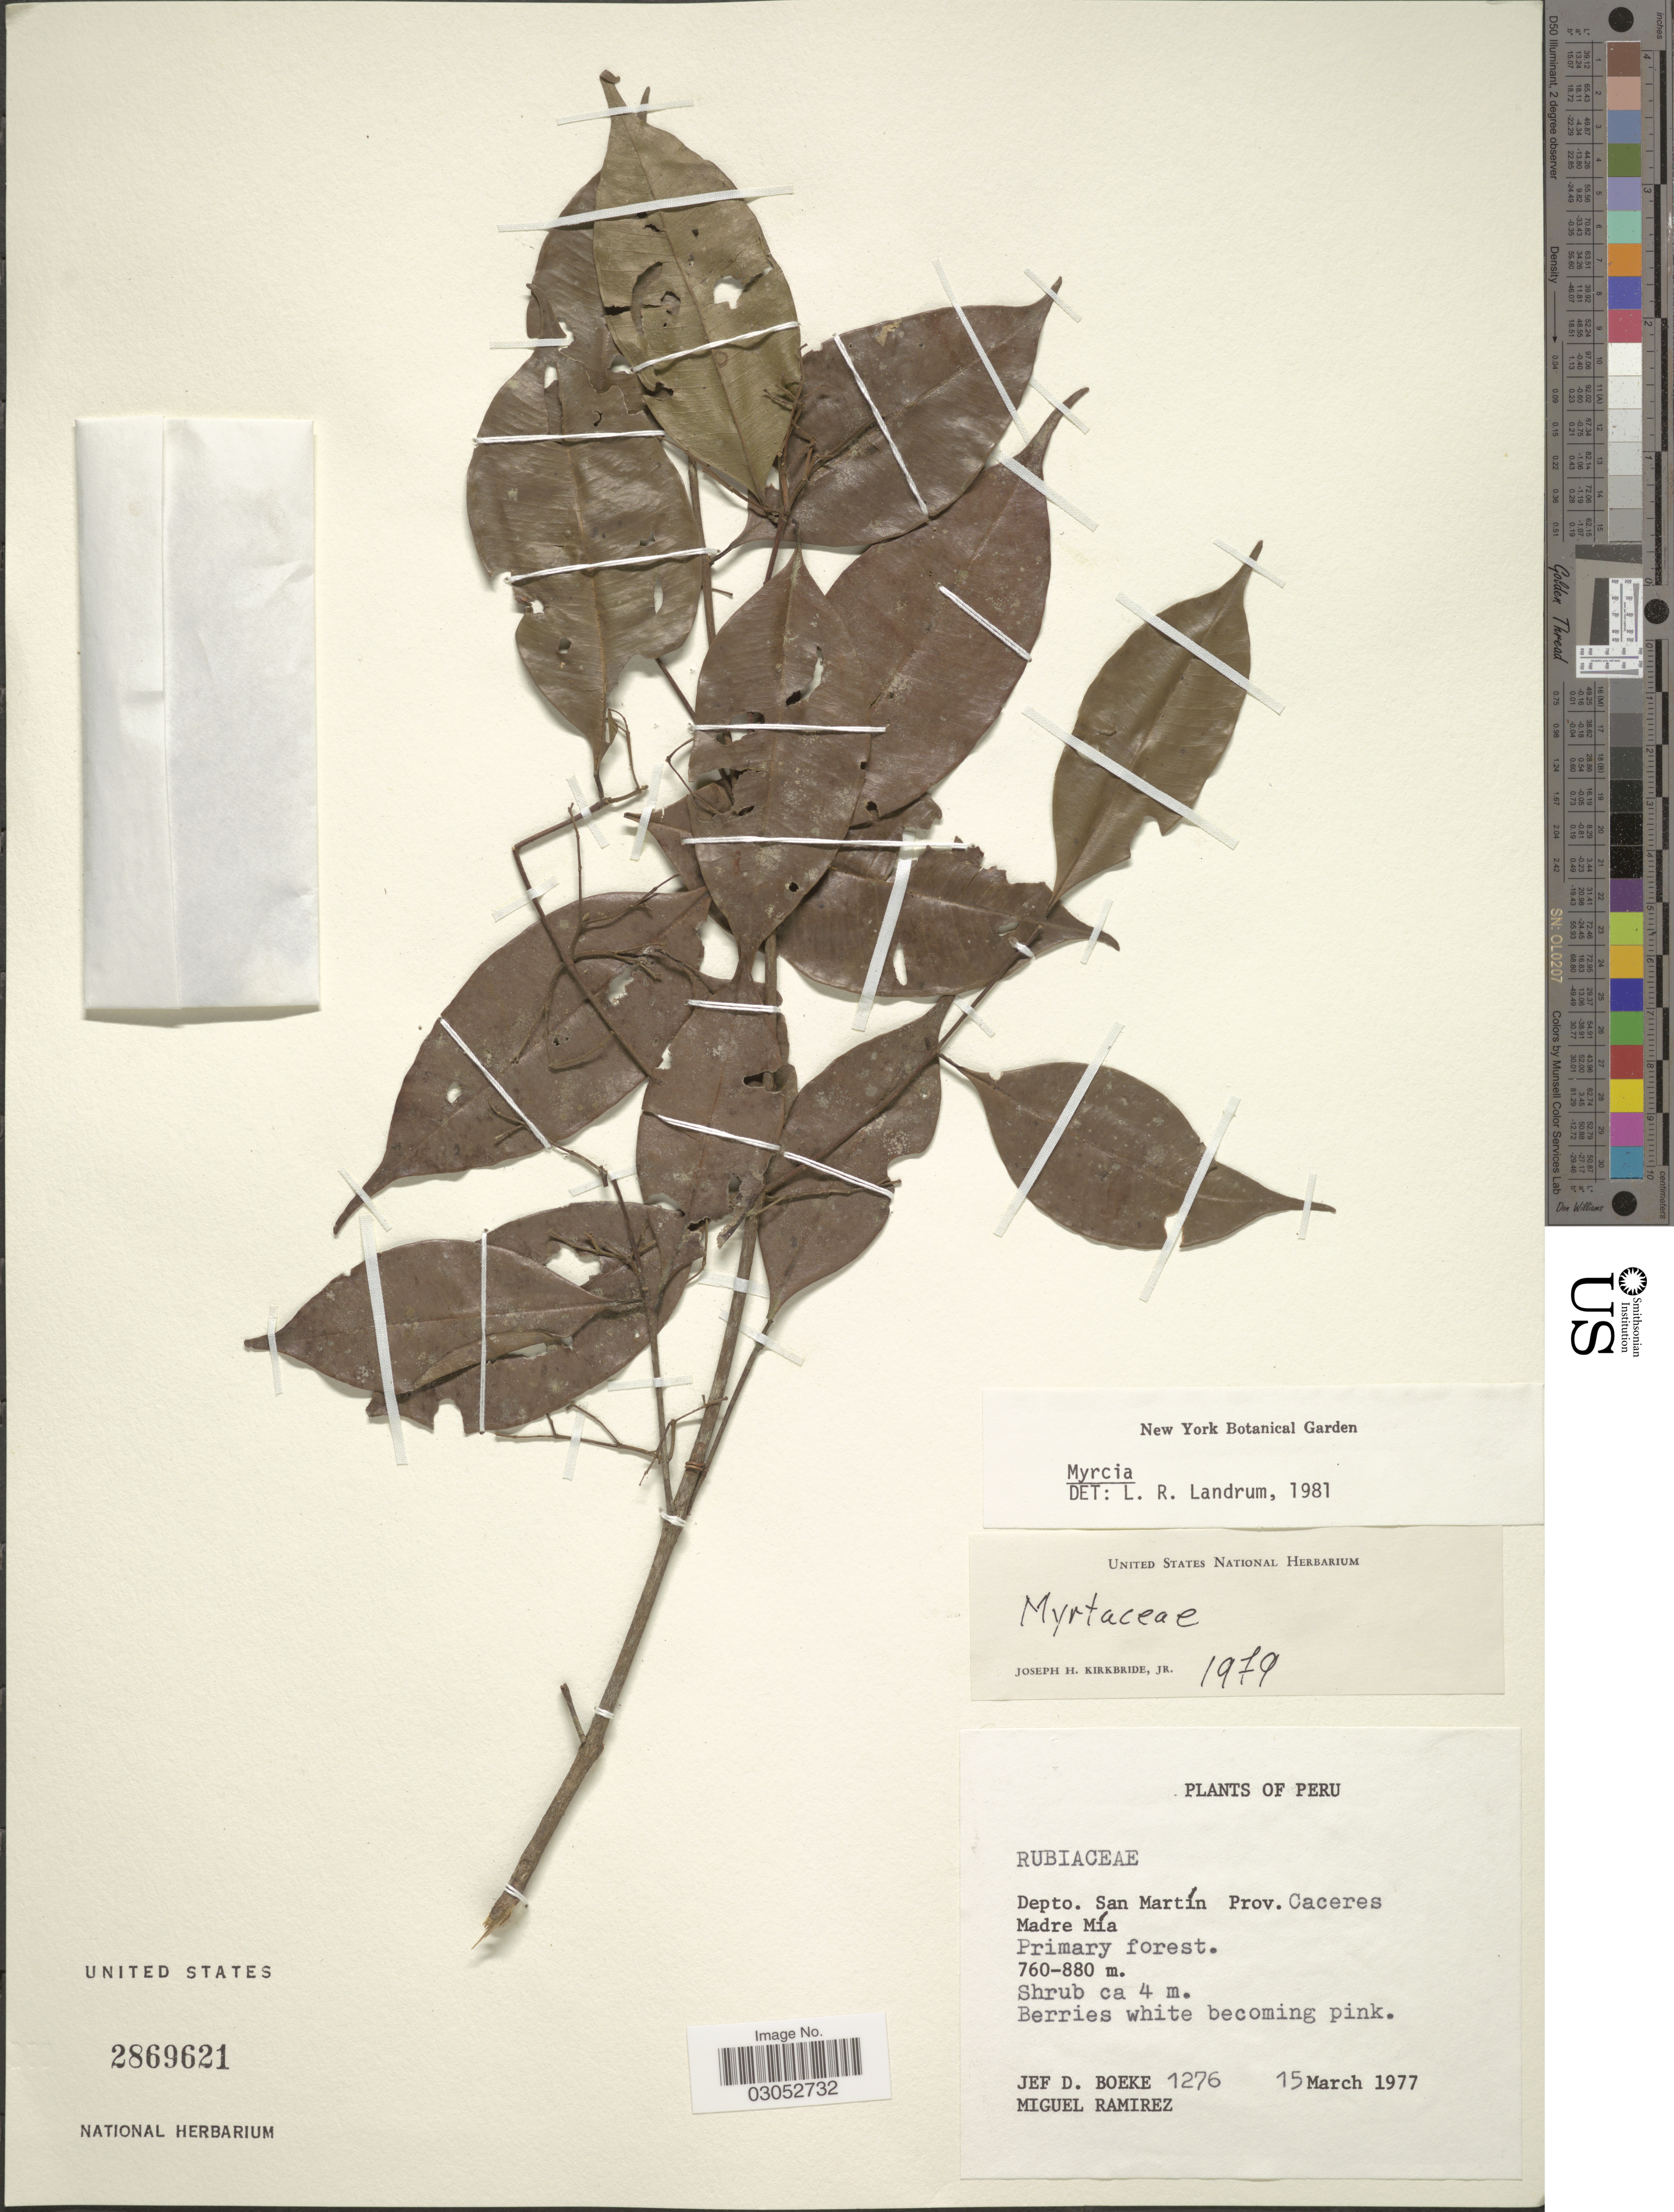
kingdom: Plantae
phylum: Tracheophyta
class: Magnoliopsida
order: Myrtales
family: Myrtaceae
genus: Myrcia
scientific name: Myrcia sp.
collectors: J. Boeke & M. Ramirez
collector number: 1276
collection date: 1977-03-15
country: Peru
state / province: San Martín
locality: Depto. San Martín, Prov. Caceres. Madre Mía.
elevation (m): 760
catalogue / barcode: US 2869621